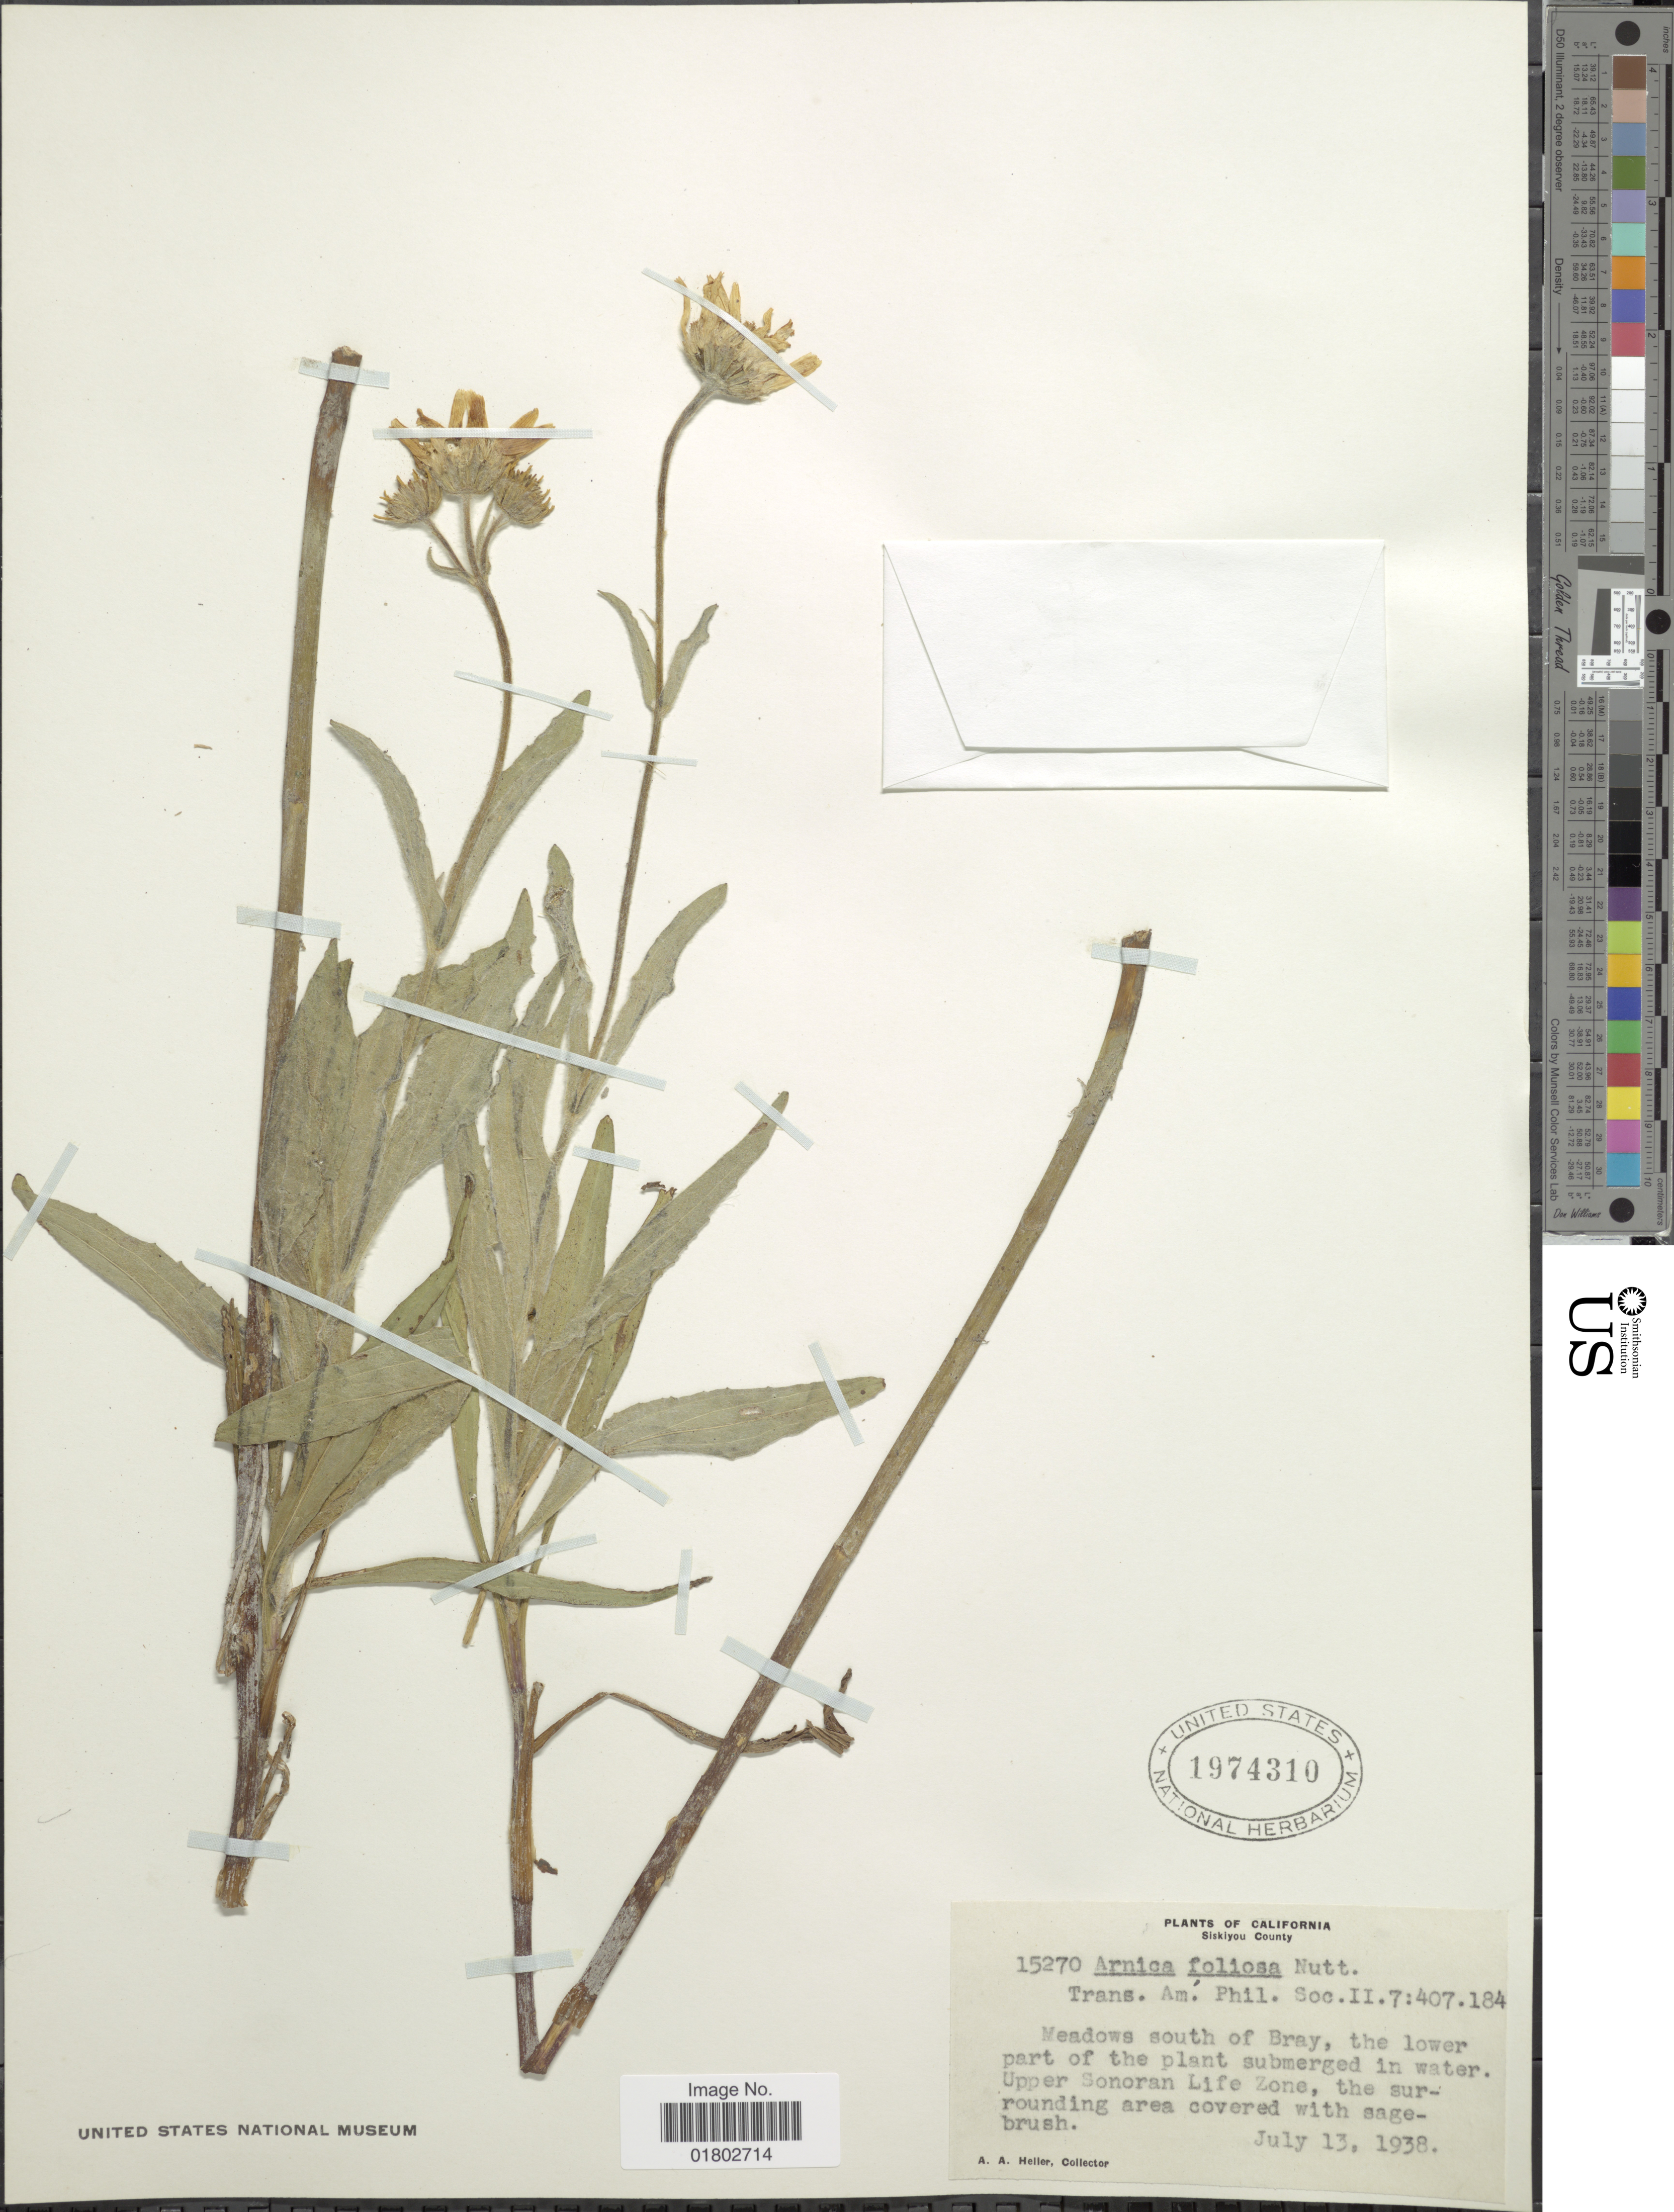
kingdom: Plantae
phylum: Tracheophyta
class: Magnoliopsida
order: Asterales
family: Asteraceae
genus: Arnica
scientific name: Arnica chamissonis subsp. foliosa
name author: (Nutt.) Maguire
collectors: A. A. Heller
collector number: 15270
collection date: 1938-07-13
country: United States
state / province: California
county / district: Siskiyou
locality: Siskiyou County, Meadows south of Bray, the lower part of the plant submerged in water. Upper Sonoran Life Zone, the surrounding area covered with sagebrush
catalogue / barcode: US 1974310